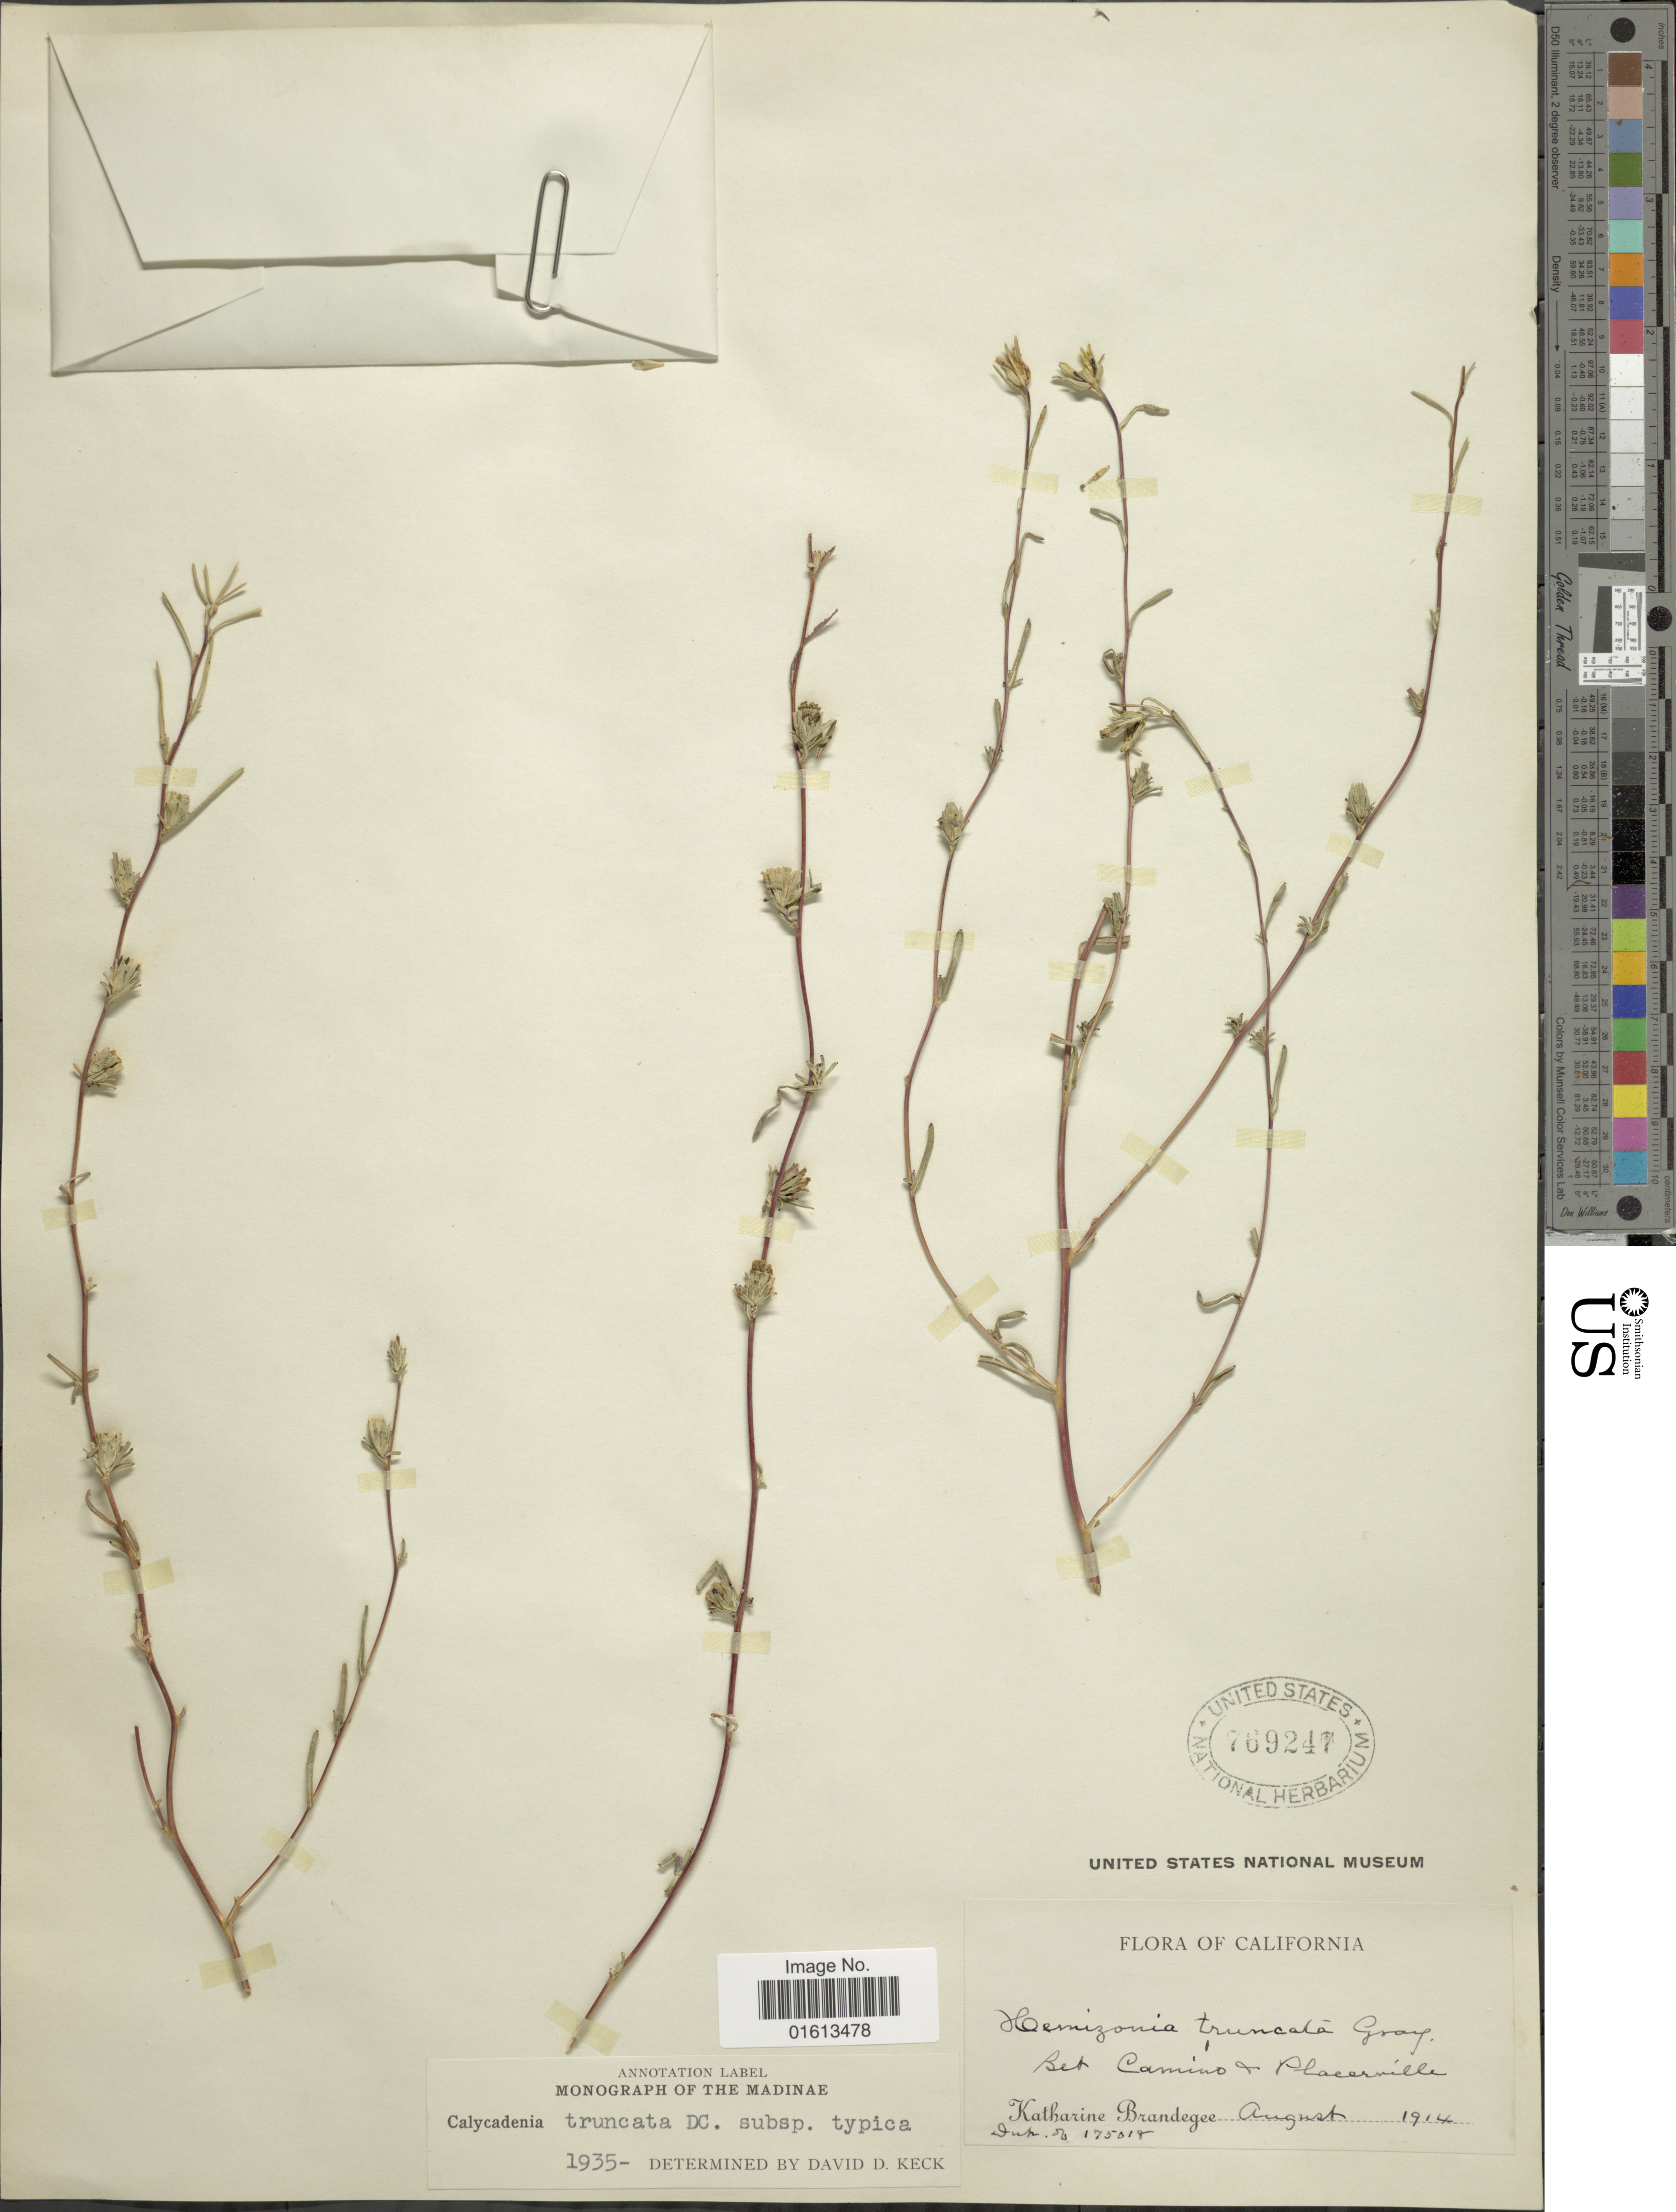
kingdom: Plantae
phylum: Tracheophyta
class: Magnoliopsida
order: Asterales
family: Asteraceae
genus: Calycadenia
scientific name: Calycadenia truncata subsp. truncata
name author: DC.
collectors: M. K. Brandegee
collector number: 175018*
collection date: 1914-08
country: United States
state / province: California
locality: Bet Camino, Placerville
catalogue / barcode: US 769247